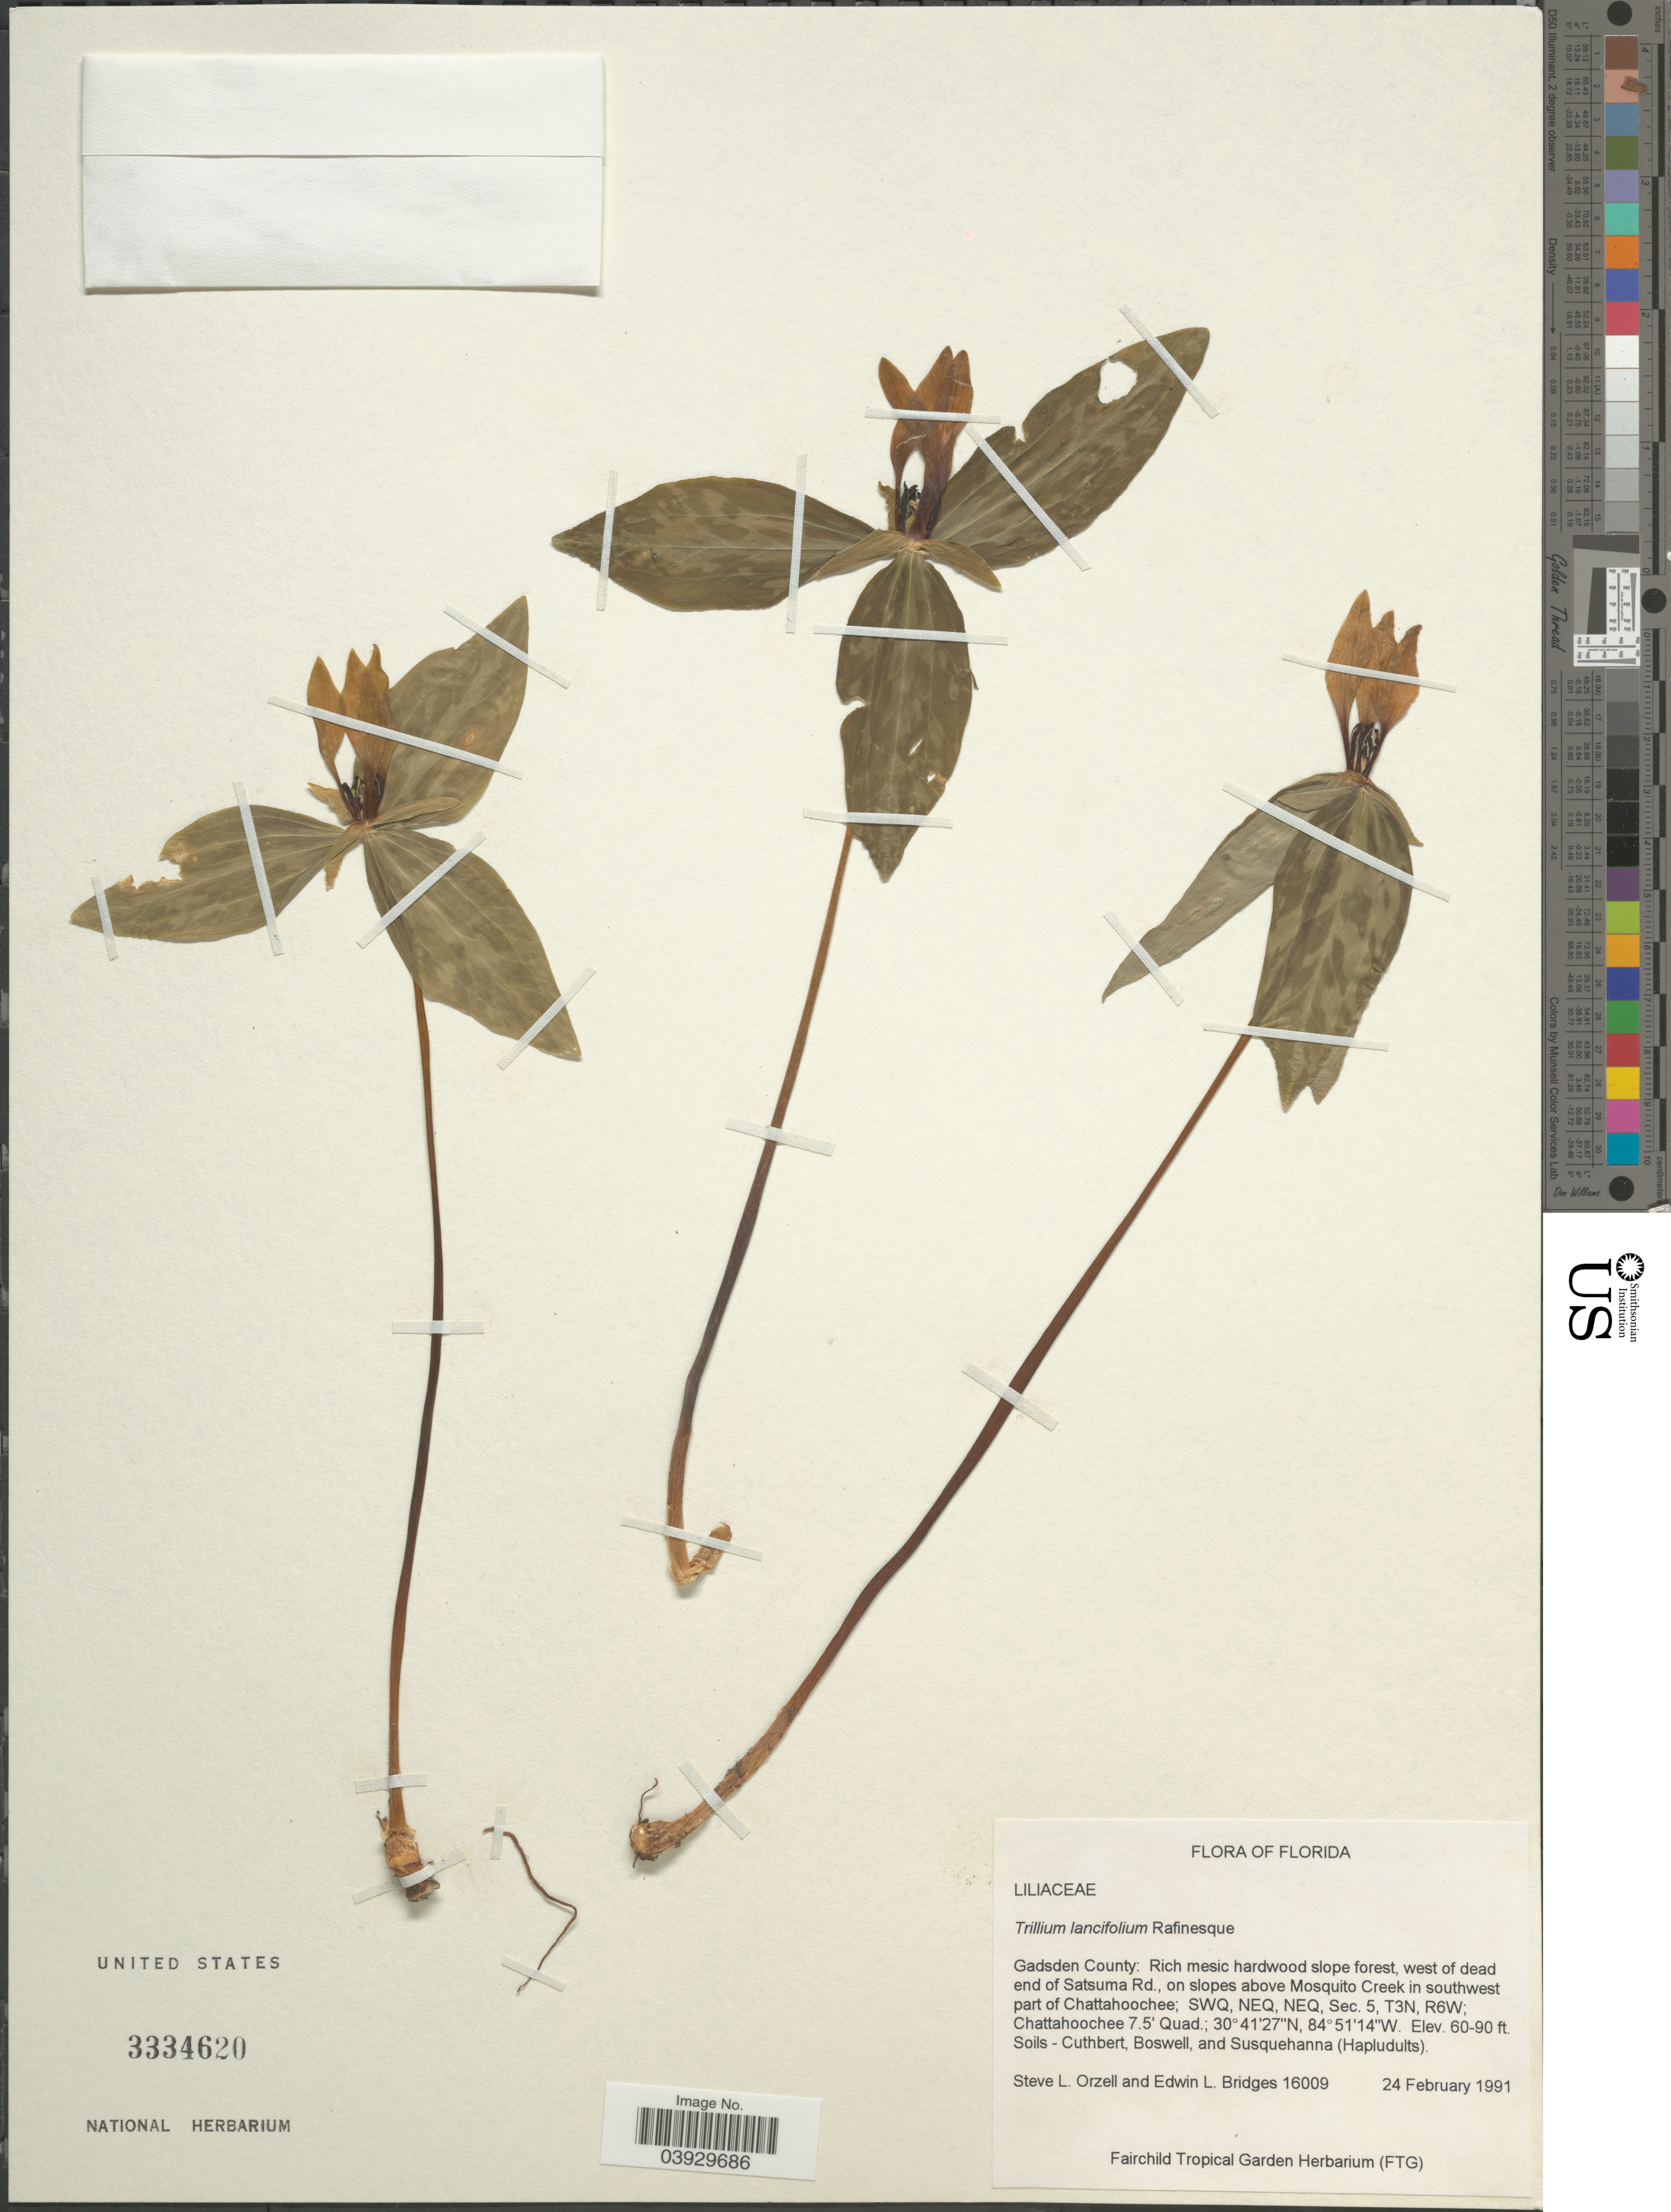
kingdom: Plantae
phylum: Tracheophyta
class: Liliopsida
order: Liliales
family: Melanthiaceae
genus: Trillium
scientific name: Trillium lancifolium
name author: Raf.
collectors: S. Orzell & E. Bridges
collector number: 16009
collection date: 1991-02-24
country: United States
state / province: Florida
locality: Gadsden County: west of dead end of Satsuma Rd., on slopes above Mosquito Creek in southwest part of Chattahoochee, SWQ, NEQ, NEQ, Sec. 5, T3N, R6W; Chattahoochee 7.5' Quad.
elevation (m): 18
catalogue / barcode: US 3334620